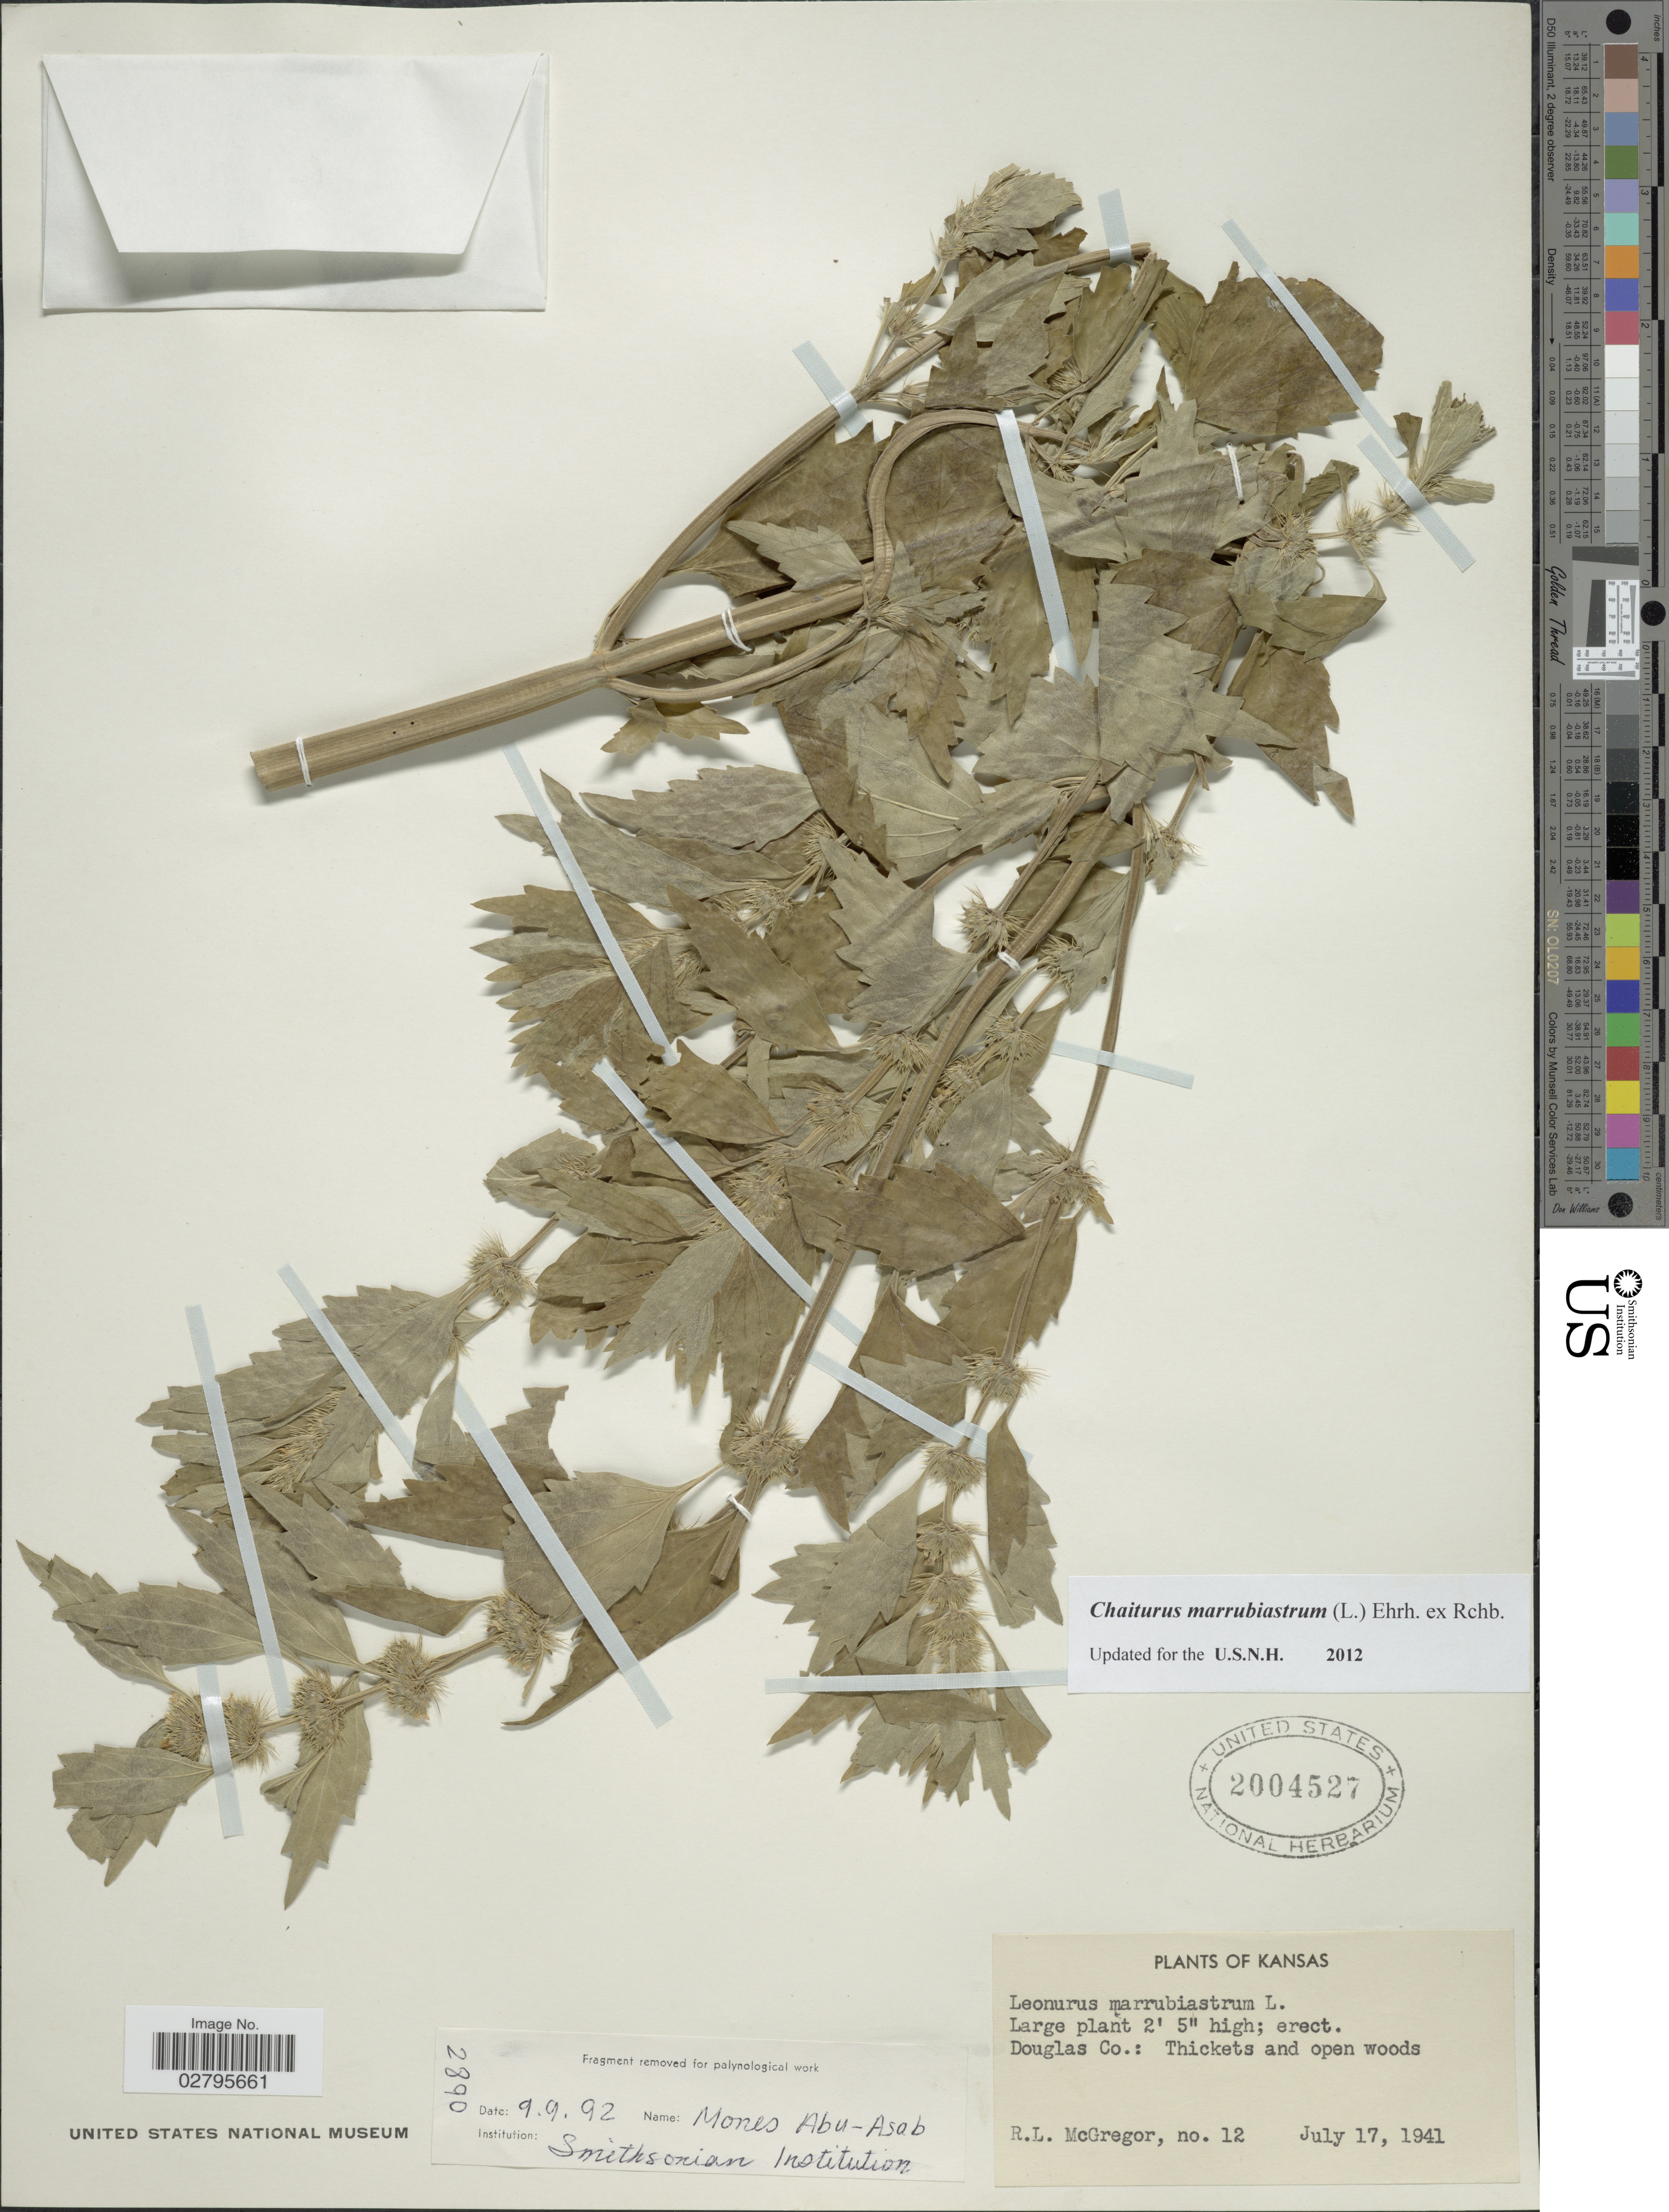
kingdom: Plantae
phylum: Tracheophyta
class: Magnoliopsida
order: Lamiales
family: Lamiaceae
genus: Chaiturus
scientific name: Chaiturus marrubiastrum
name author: (L.) Rchb.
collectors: R. McGregor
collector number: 12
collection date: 1941-07-17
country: United States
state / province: Kansas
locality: Douglas Co.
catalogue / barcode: US 2004527